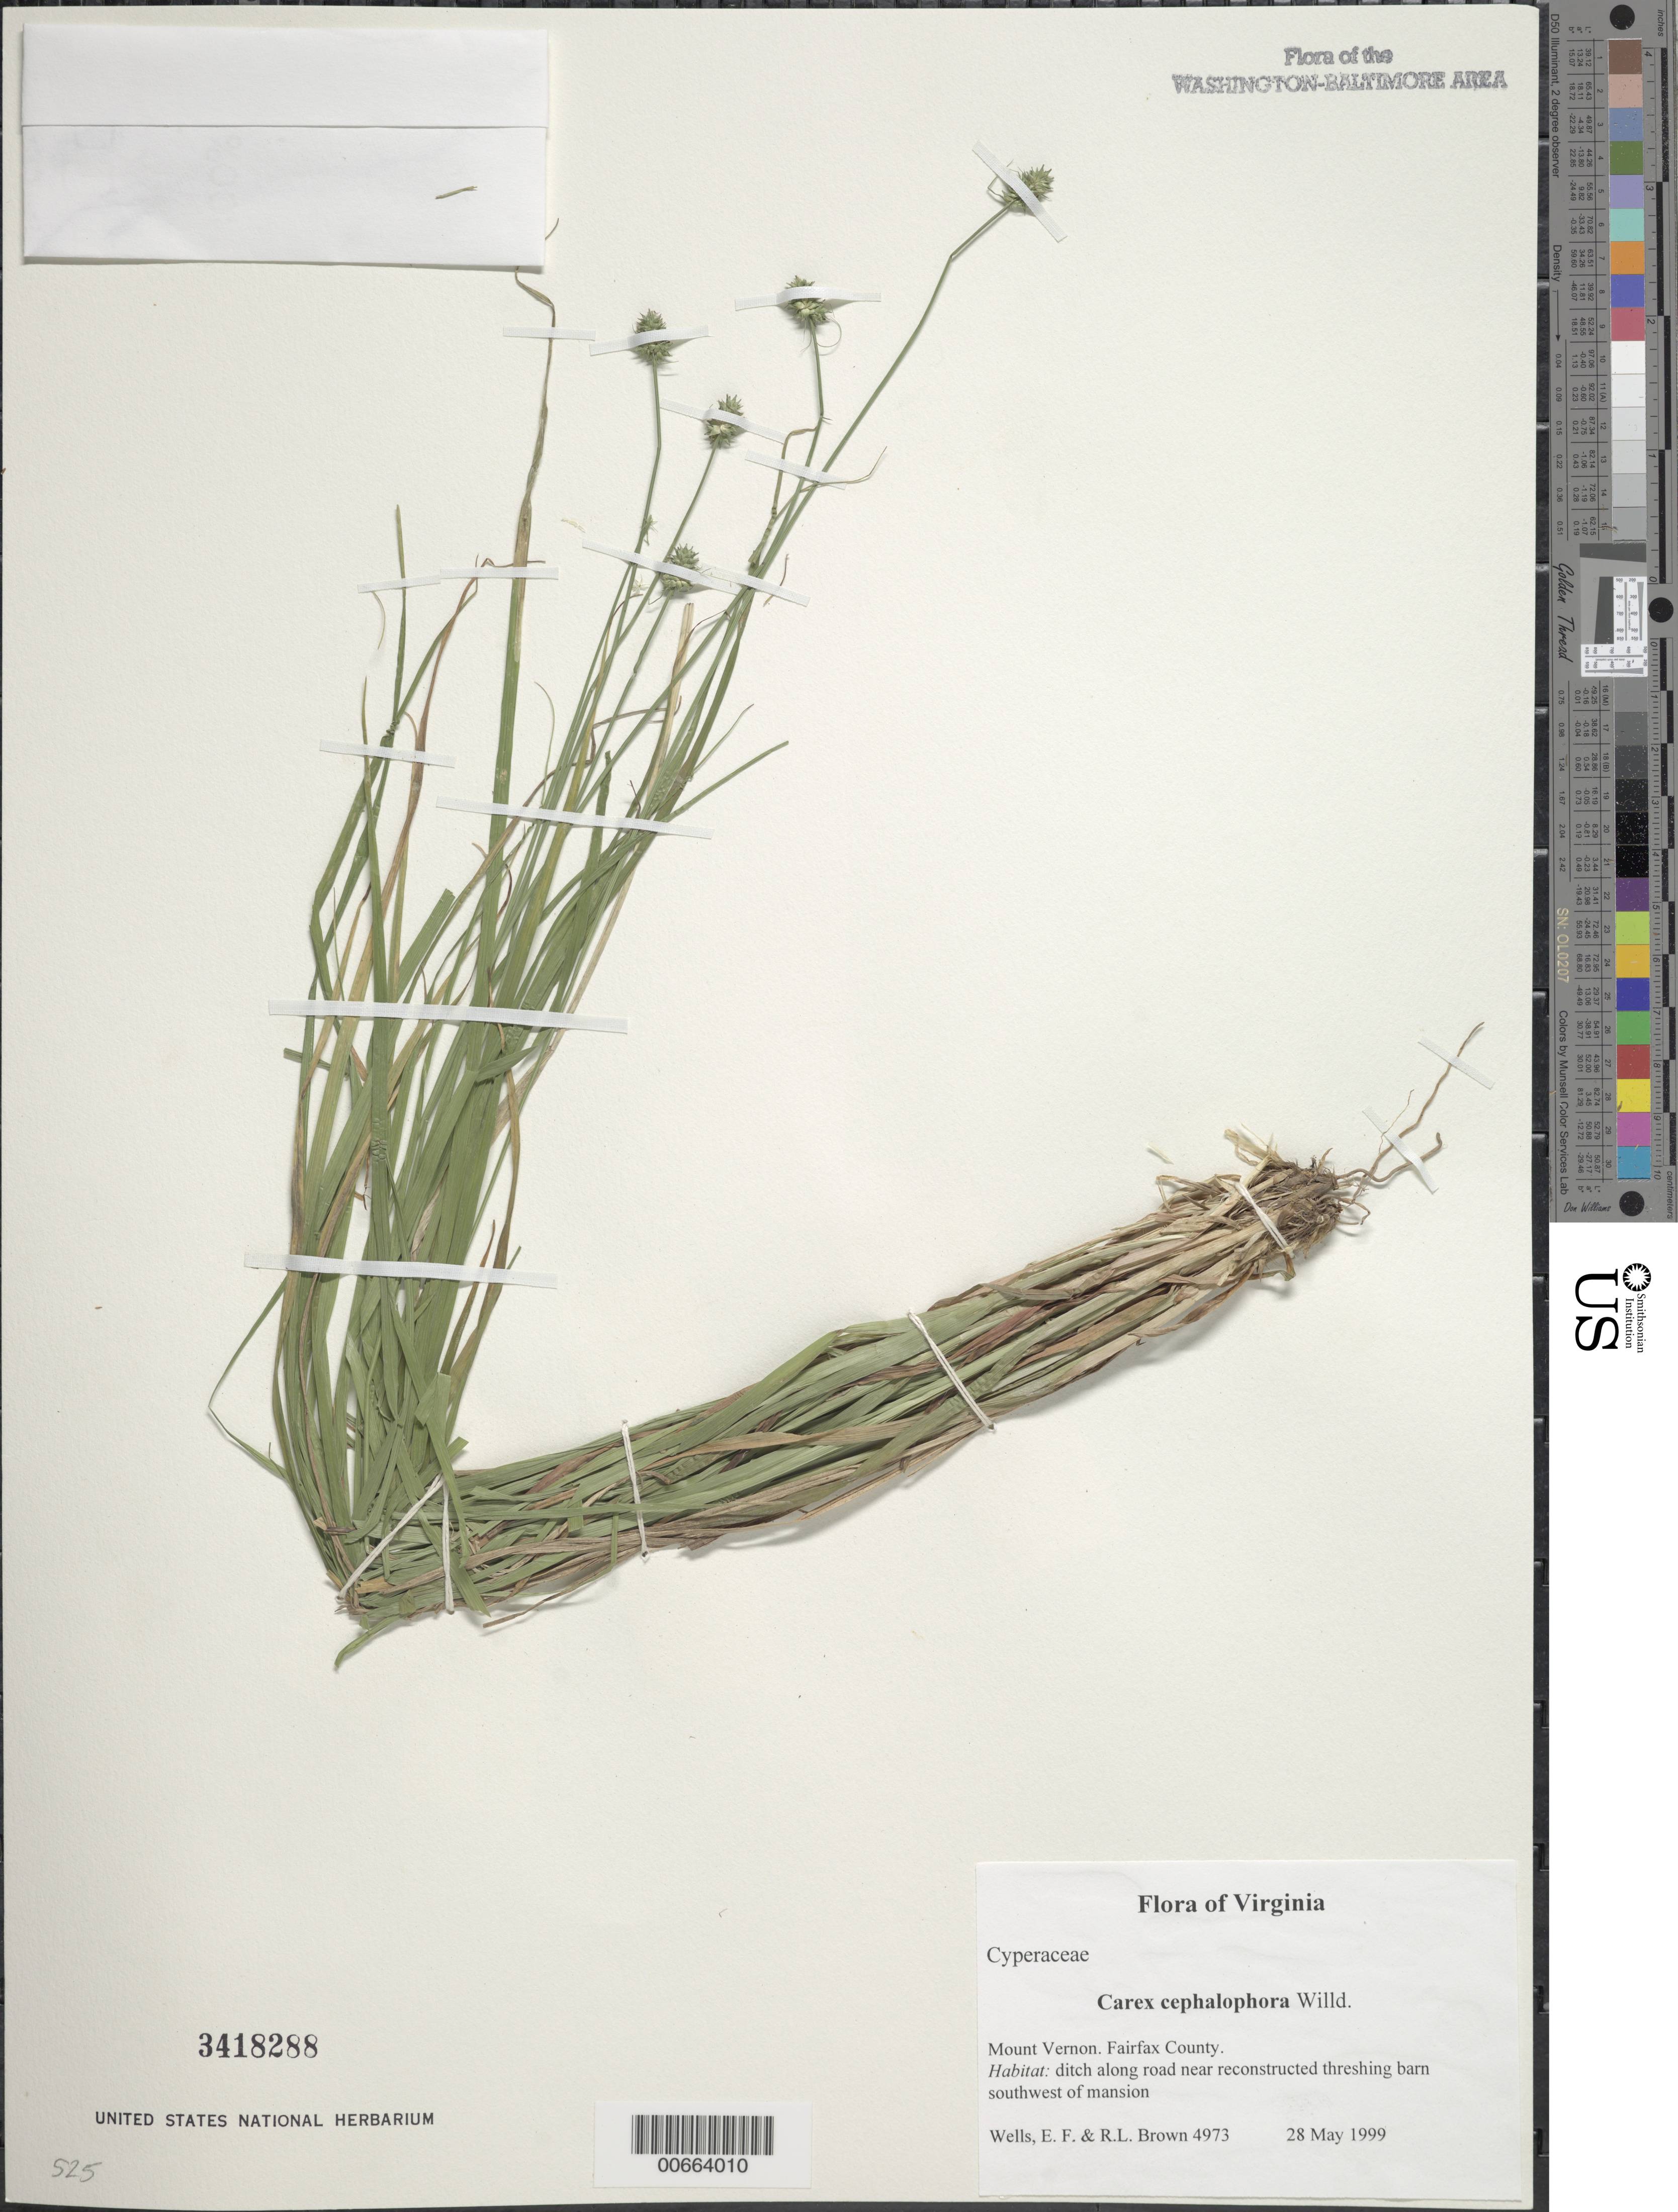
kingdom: Plantae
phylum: Tracheophyta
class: Liliopsida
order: Poales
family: Cyperaceae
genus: Carex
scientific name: Carex cephalophora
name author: Muhl. ex Willd.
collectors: E. F. Wells & R. L. Brown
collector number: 4973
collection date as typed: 28 May 1999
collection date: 1999-05-28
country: United States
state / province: Virginia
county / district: Fairfax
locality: Mount Vernon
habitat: ditch along road near reconstructed threshing barn southwest of mansion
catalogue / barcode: US 3418288